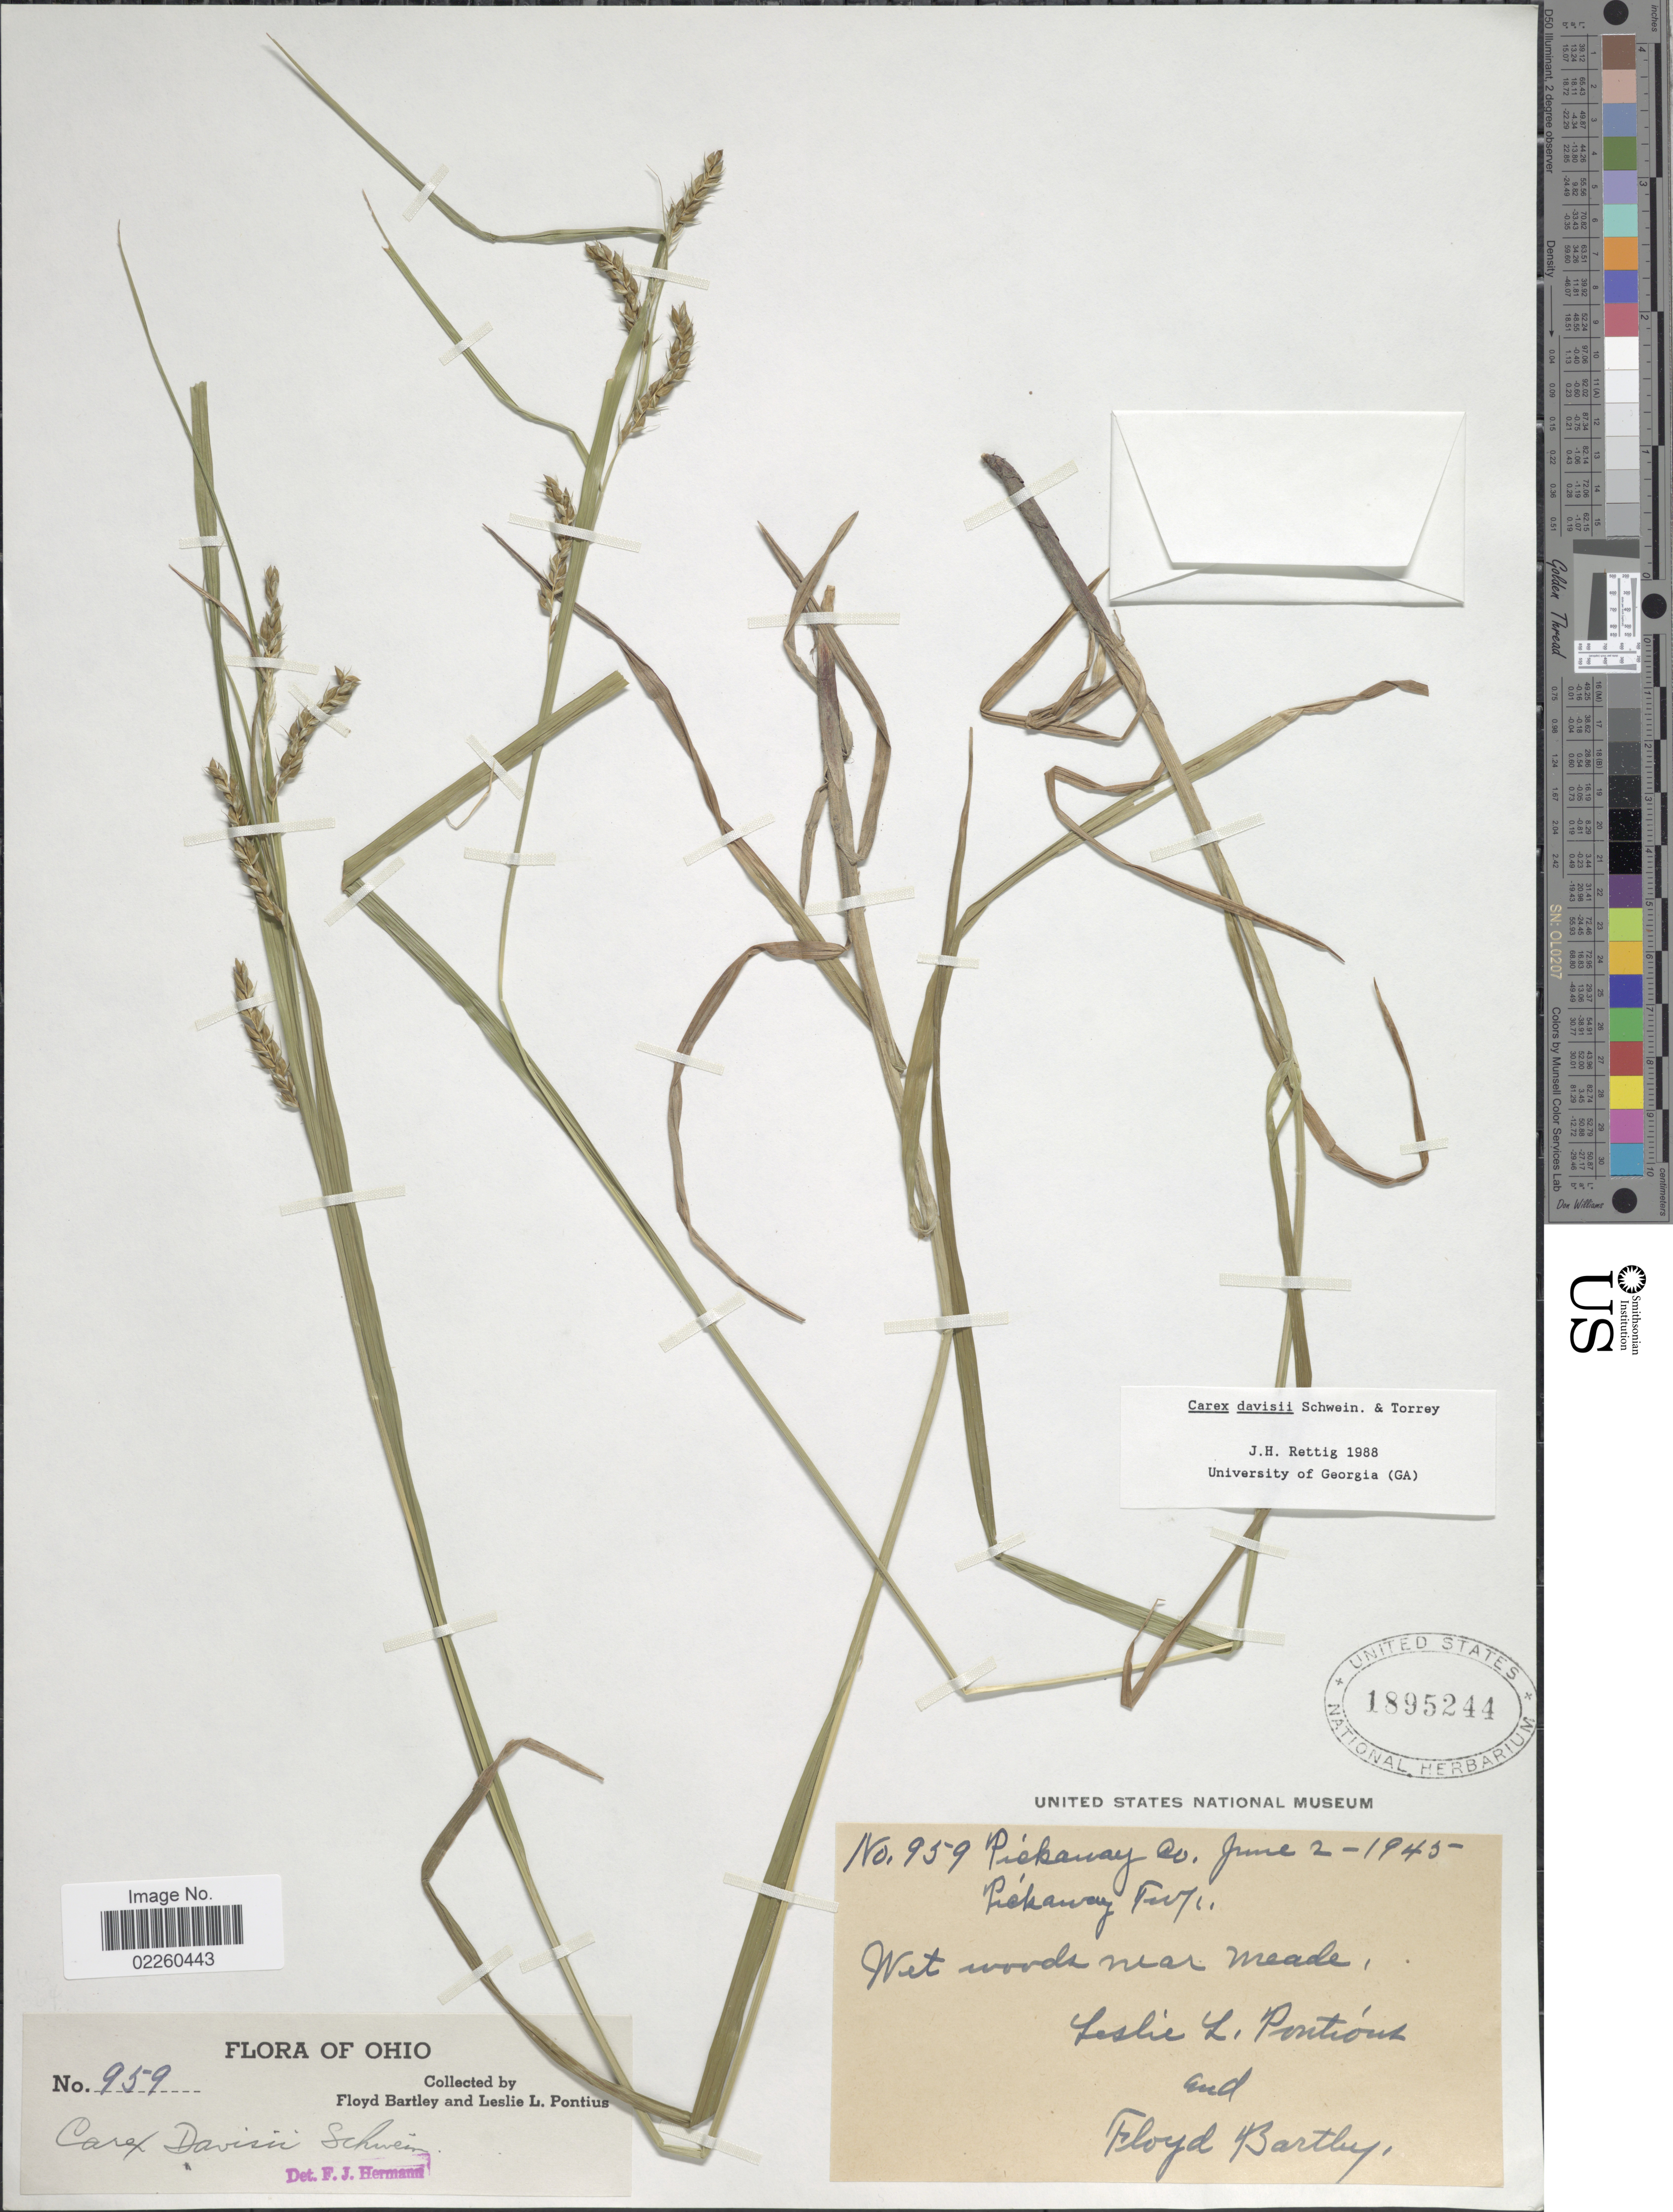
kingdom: Plantae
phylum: Tracheophyta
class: Liliopsida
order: Poales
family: Cyperaceae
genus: Carex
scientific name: Carex davisii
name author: Schwein. & Torr.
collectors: L. Pontius & F. Bartley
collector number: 959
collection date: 1945-06-02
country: United States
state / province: Ohio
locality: Pickaway Co. Pickaway Twp. Wet woods near Meade.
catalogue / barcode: US 1895244